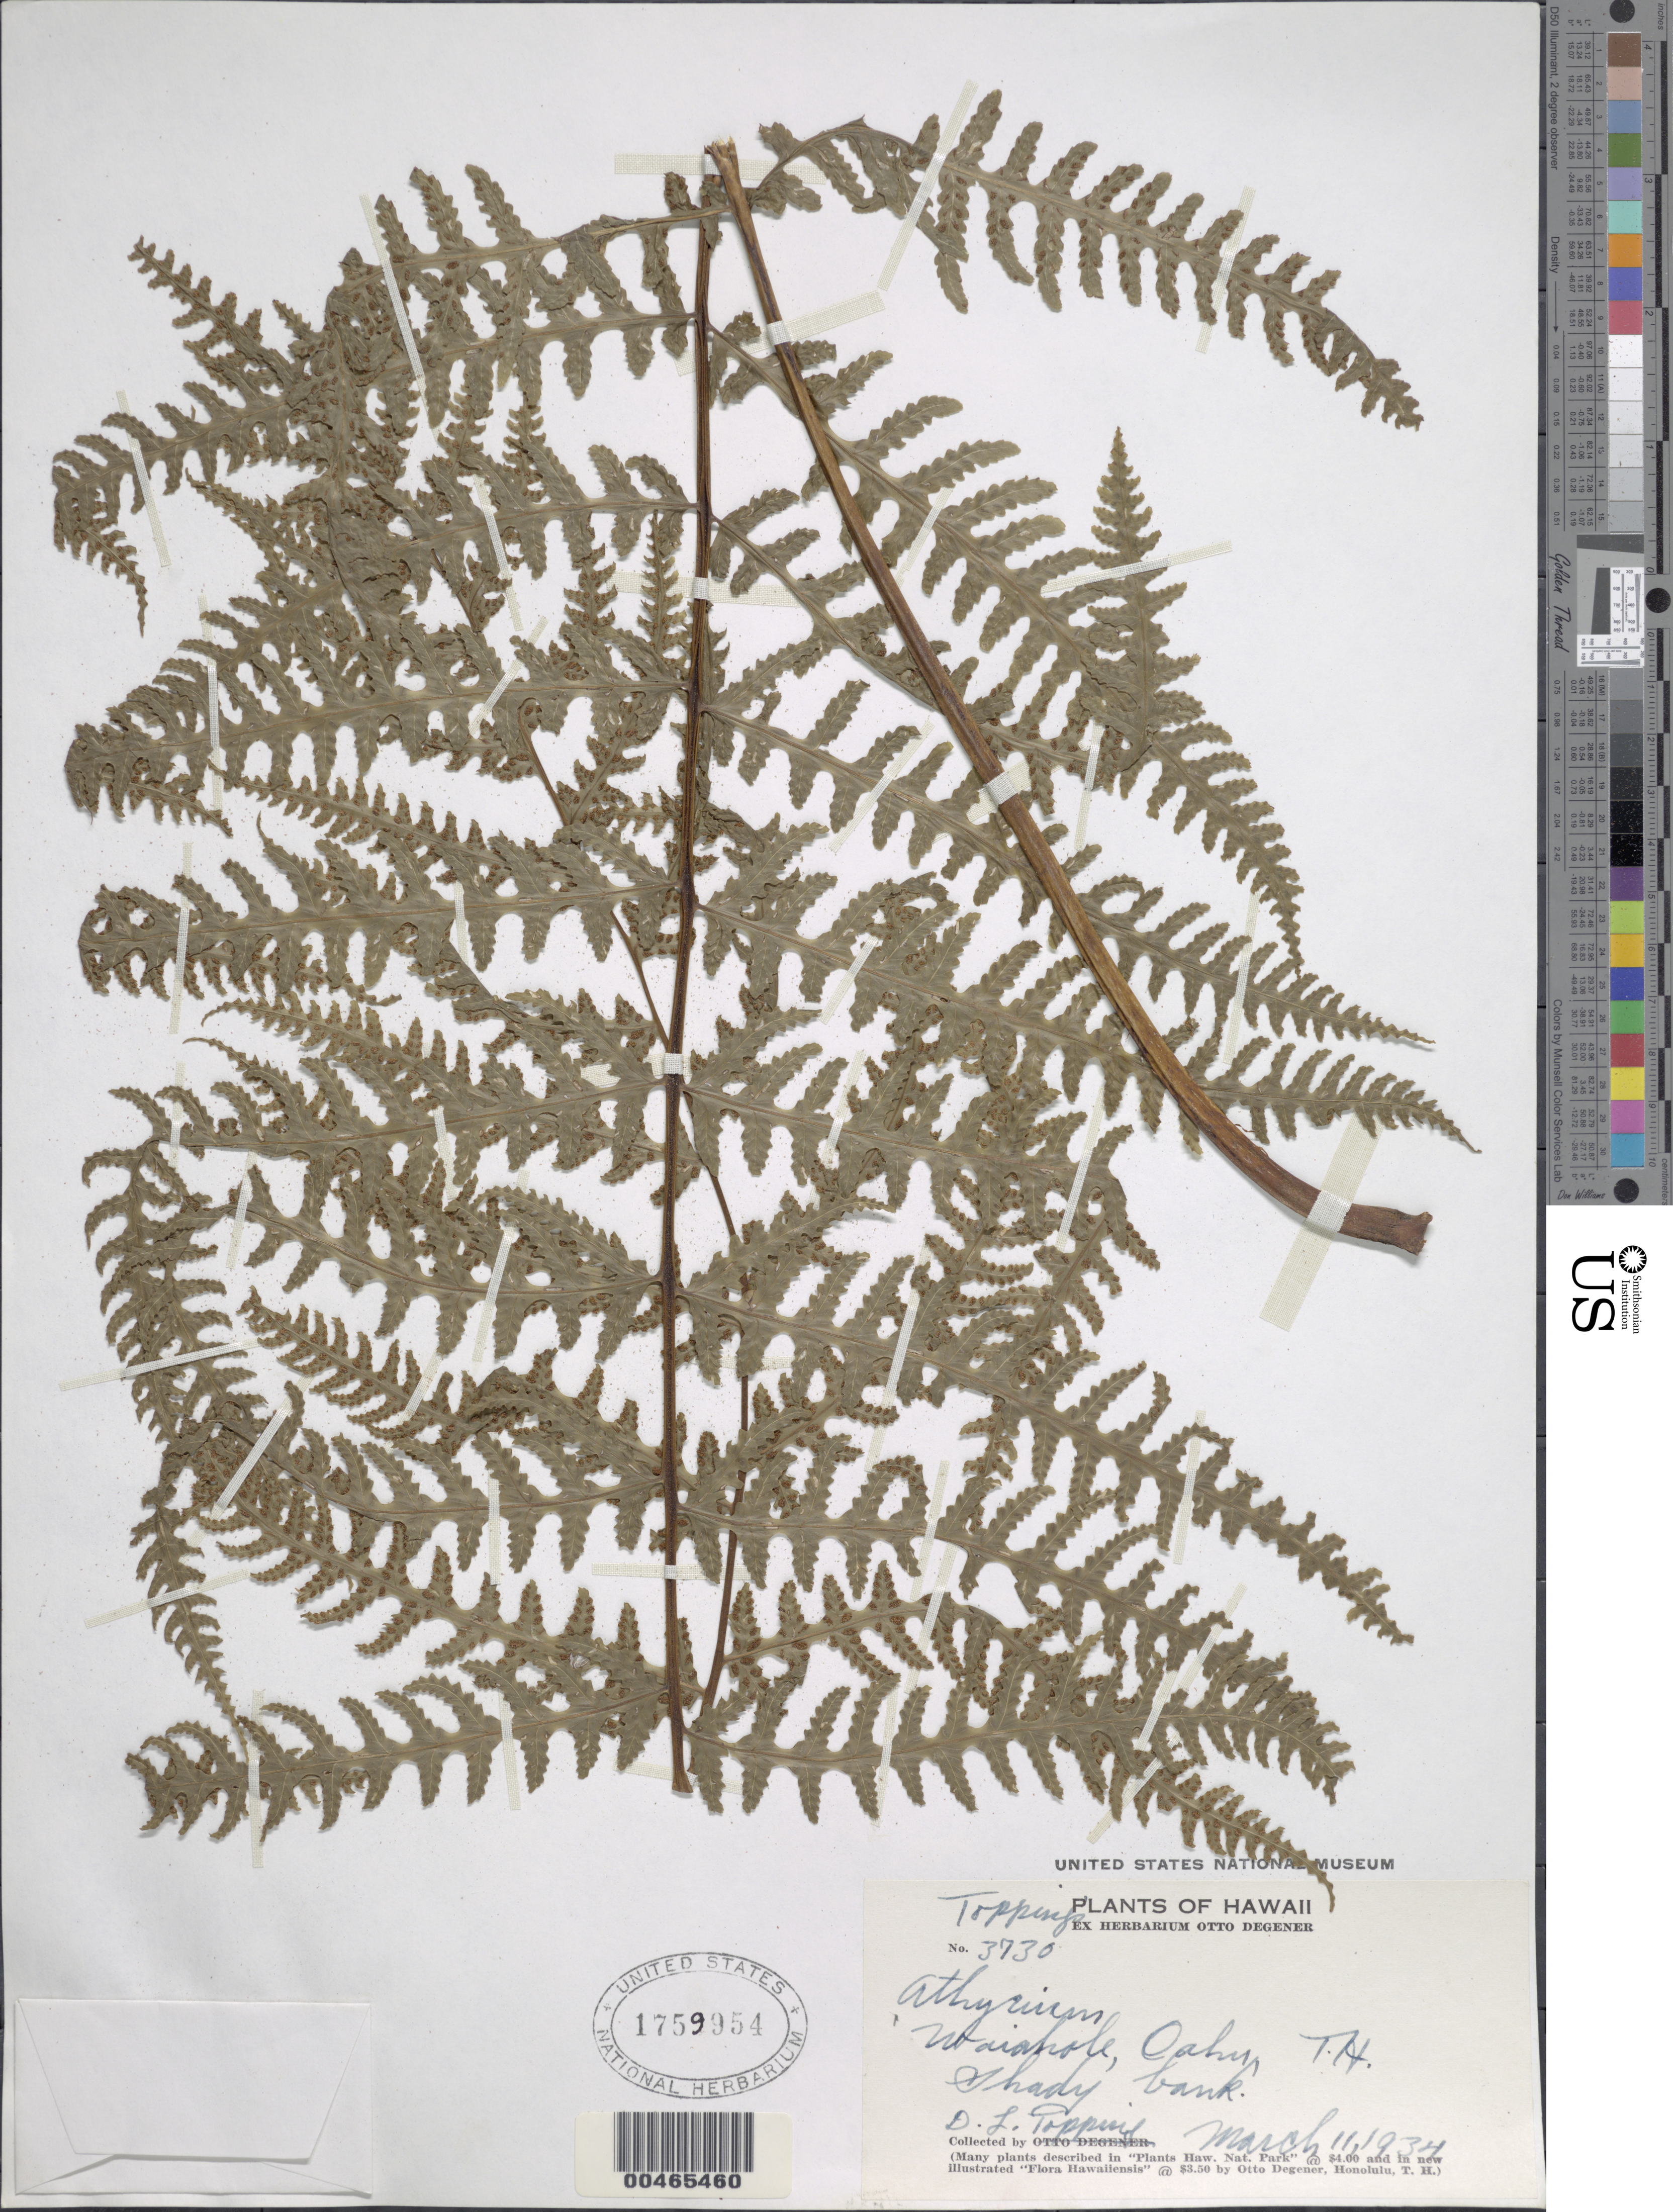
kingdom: Plantae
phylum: Tracheophyta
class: Polypodiopsida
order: Polypodiales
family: Athyriaceae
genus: Deparia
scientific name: Deparia prolifera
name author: (Kaulf.) Hook. & Grev.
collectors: D. L. Topping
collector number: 3730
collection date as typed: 11 Mar 1934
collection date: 1934-03-11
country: United States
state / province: Hawaii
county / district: Honolulu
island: Oahu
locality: Waiahole, Oahu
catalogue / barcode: US 1759954